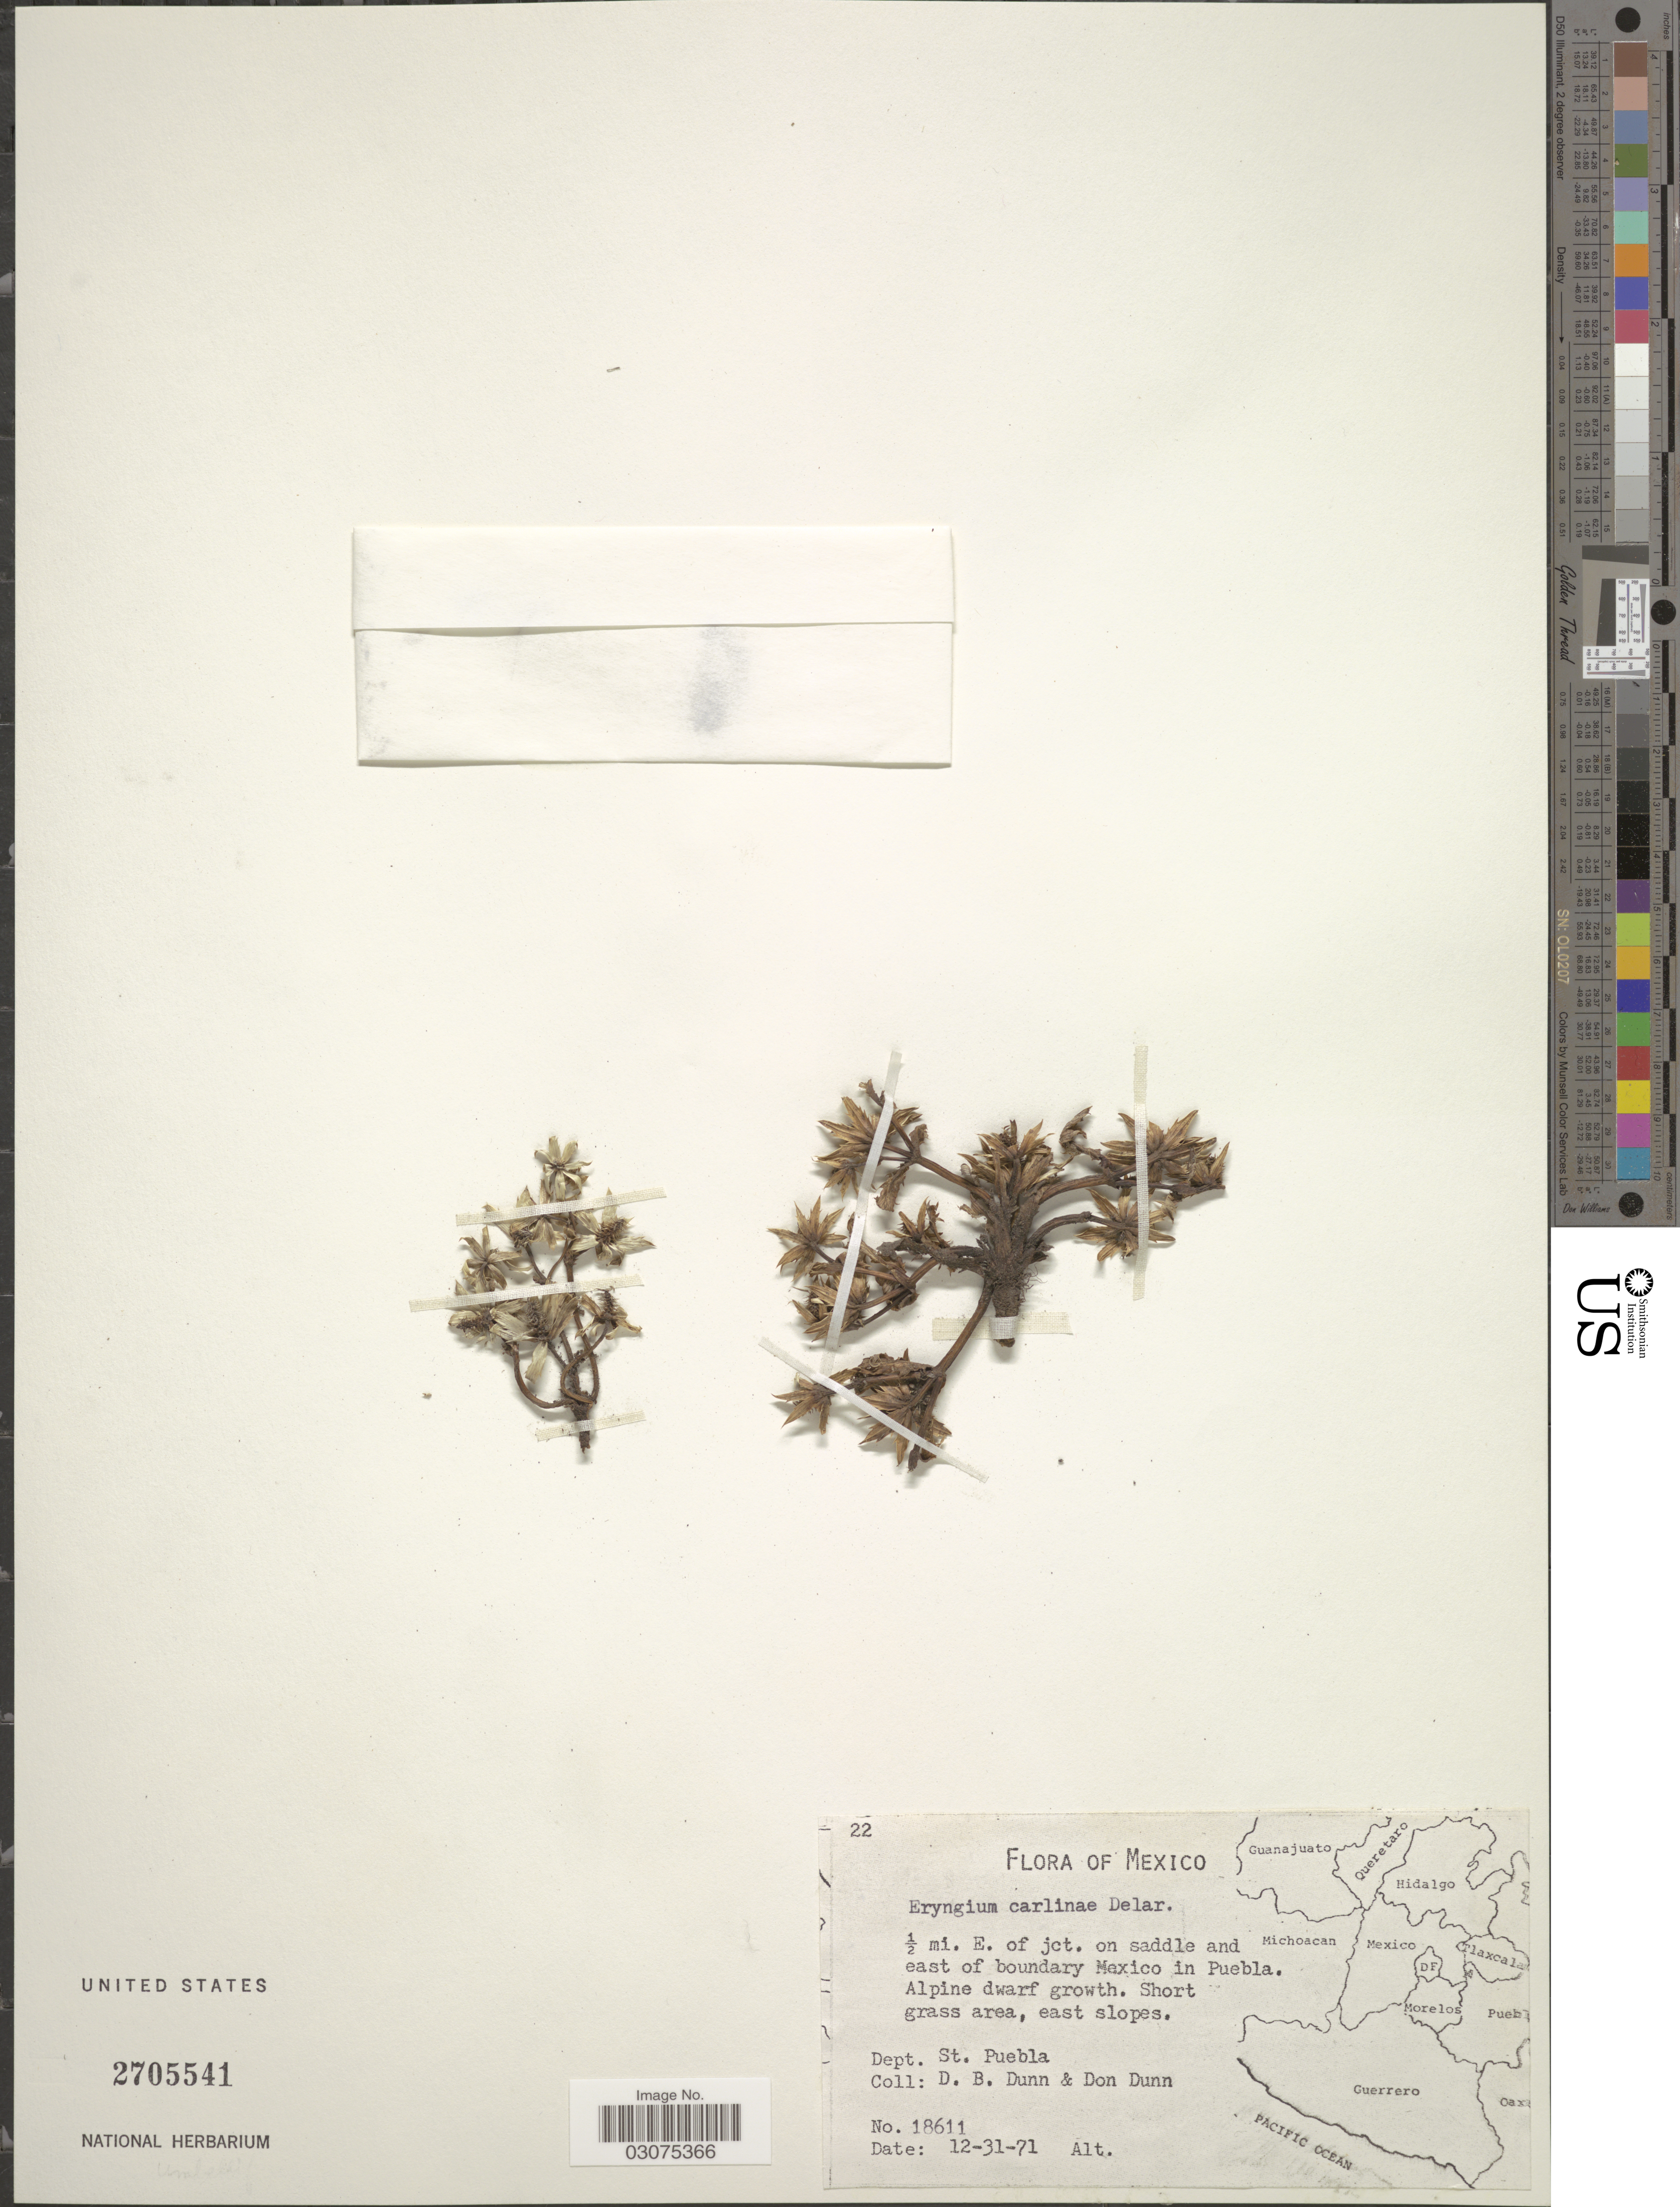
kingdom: Plantae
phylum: Tracheophyta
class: Magnoliopsida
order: Apiales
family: Apiaceae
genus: Eryngium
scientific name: Eryngium carlinae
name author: F. Delaroche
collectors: D. B. Dunn & D. Dunn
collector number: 18611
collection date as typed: Transcribed d/m/y: 31/12/71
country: Mexico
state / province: Puebla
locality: ½ mi. E. of jct. on saddle and east of boundary Mexico in Puebla. Dept. St. Puebla.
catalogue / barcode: US 2705541